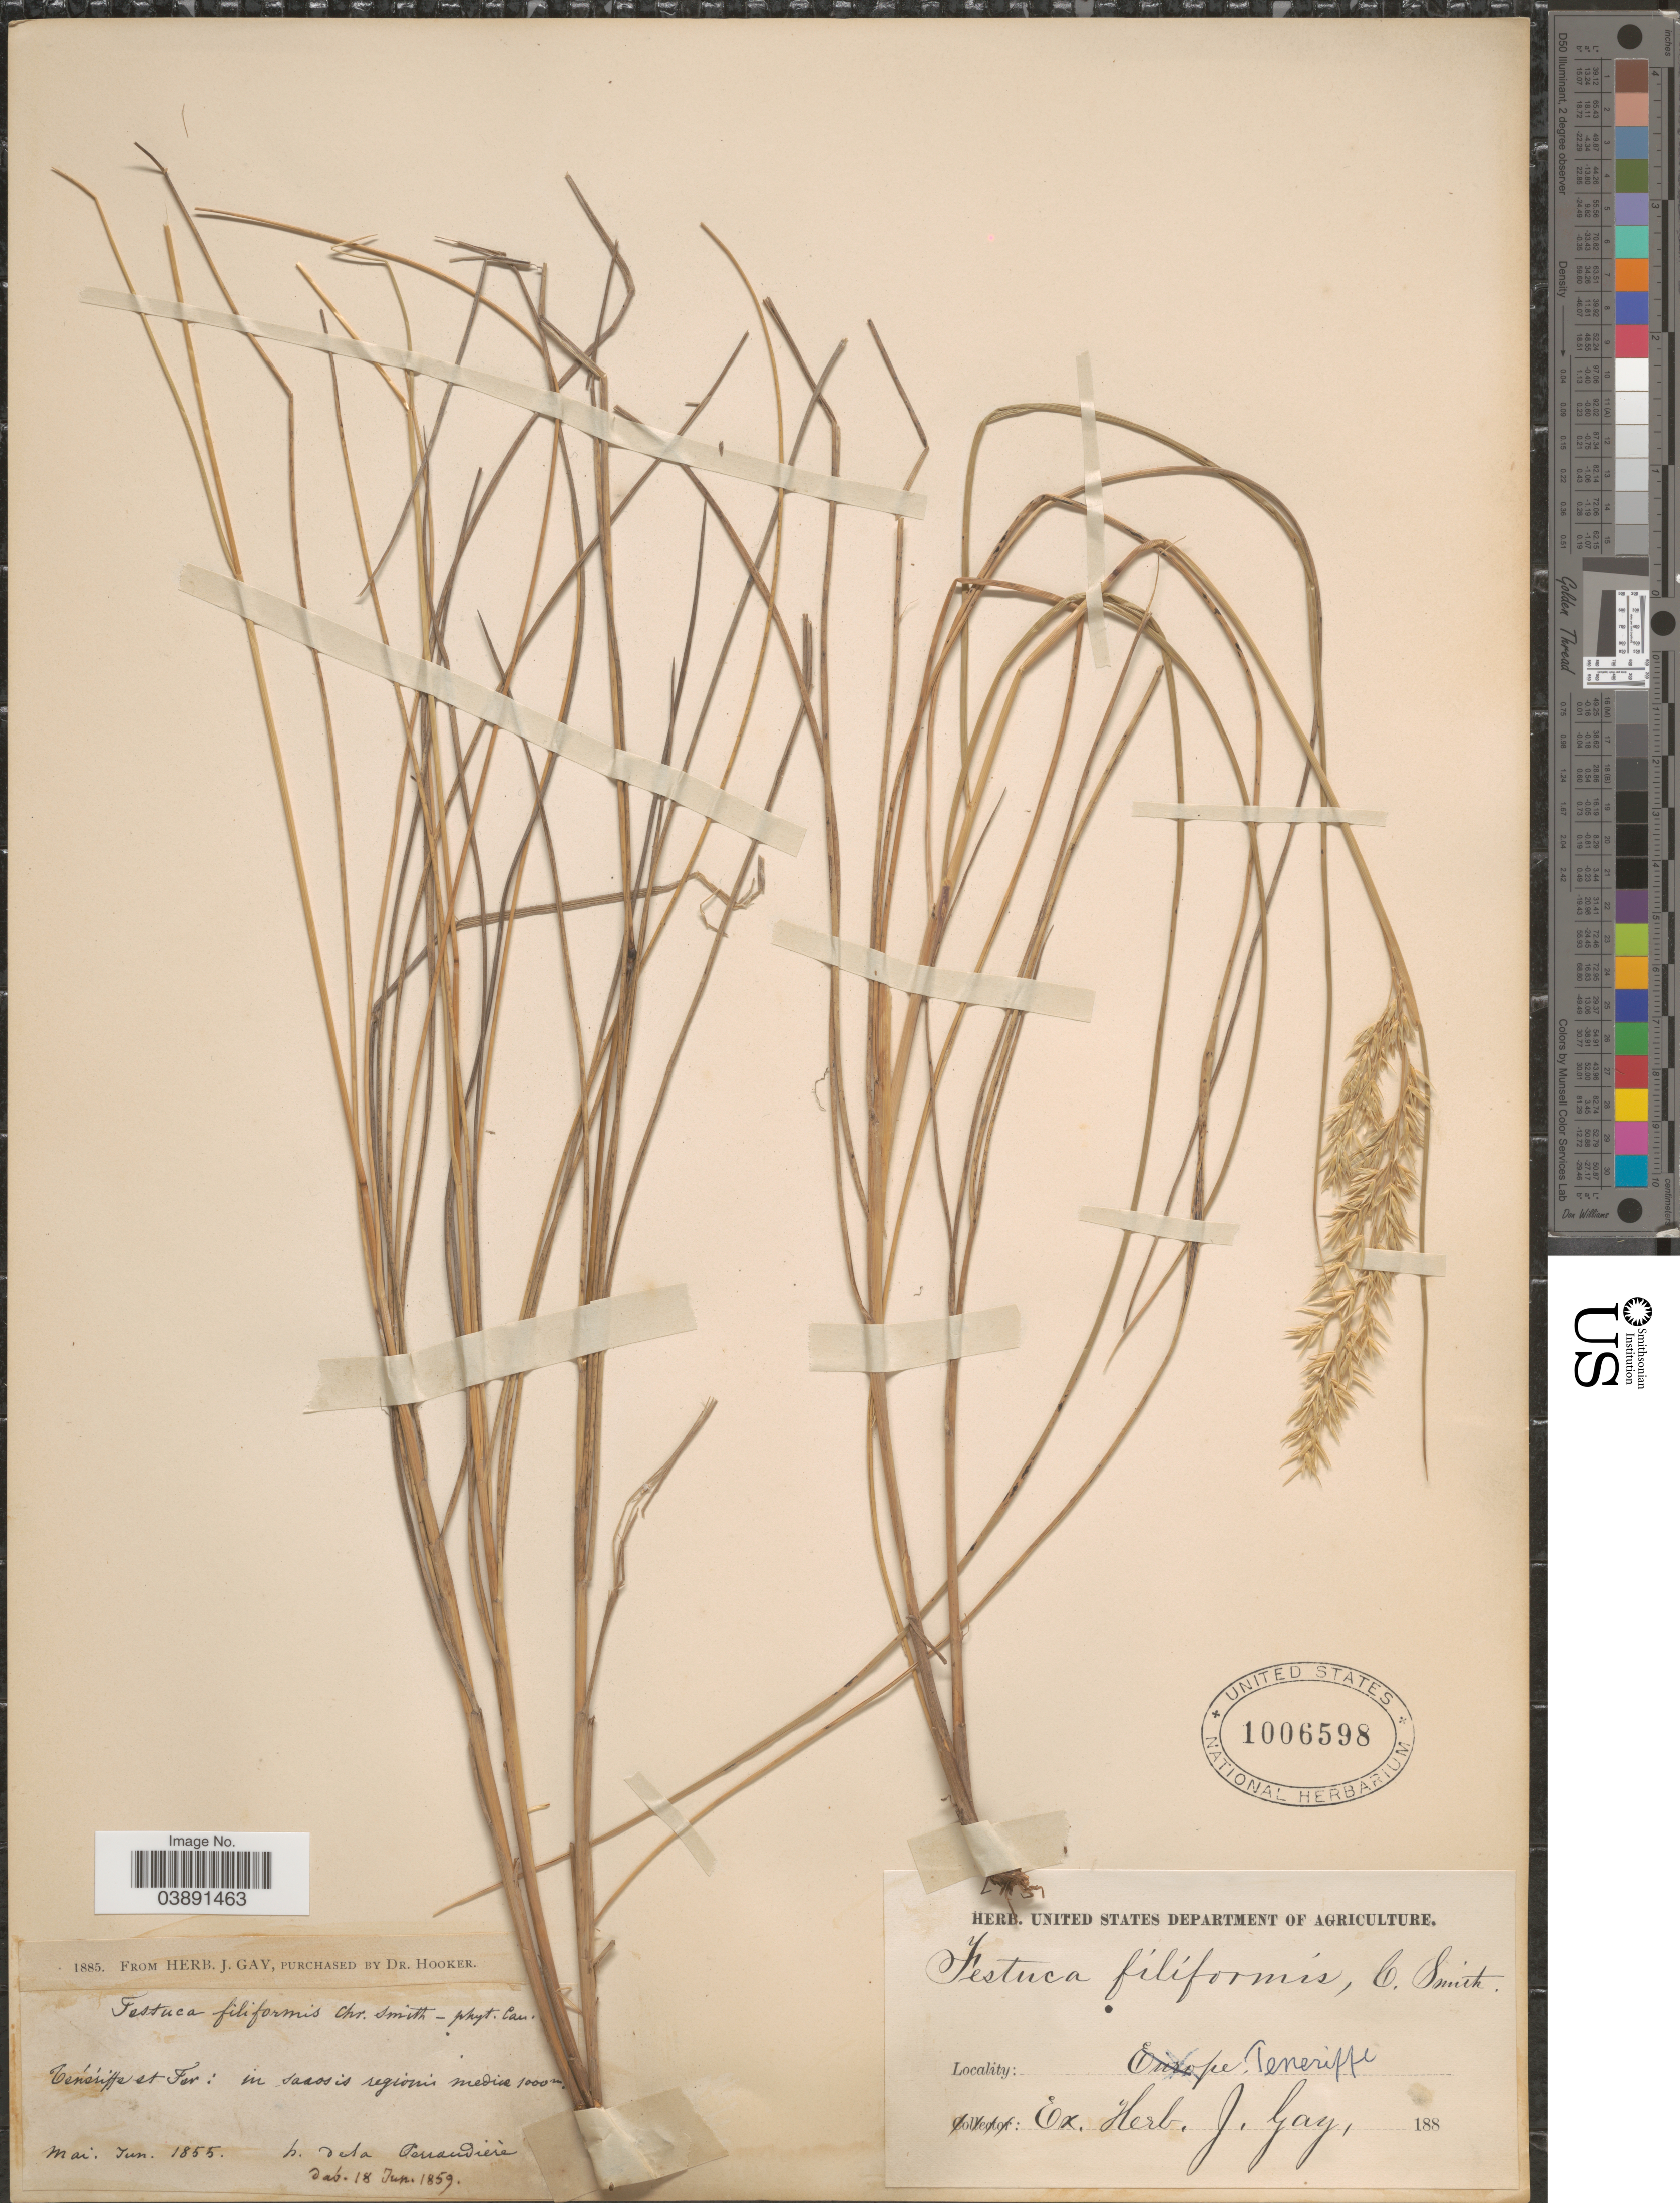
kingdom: Plantae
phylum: Tracheophyta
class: Liliopsida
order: Poales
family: Poaceae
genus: Festuca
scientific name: Festuca agustinii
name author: Linding.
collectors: H. de la Perraudière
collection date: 1855-05/1855-06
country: Spain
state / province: Canarias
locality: Teneriffe et Fer: In saxosis regionis medine.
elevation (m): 1000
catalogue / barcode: US 1006598